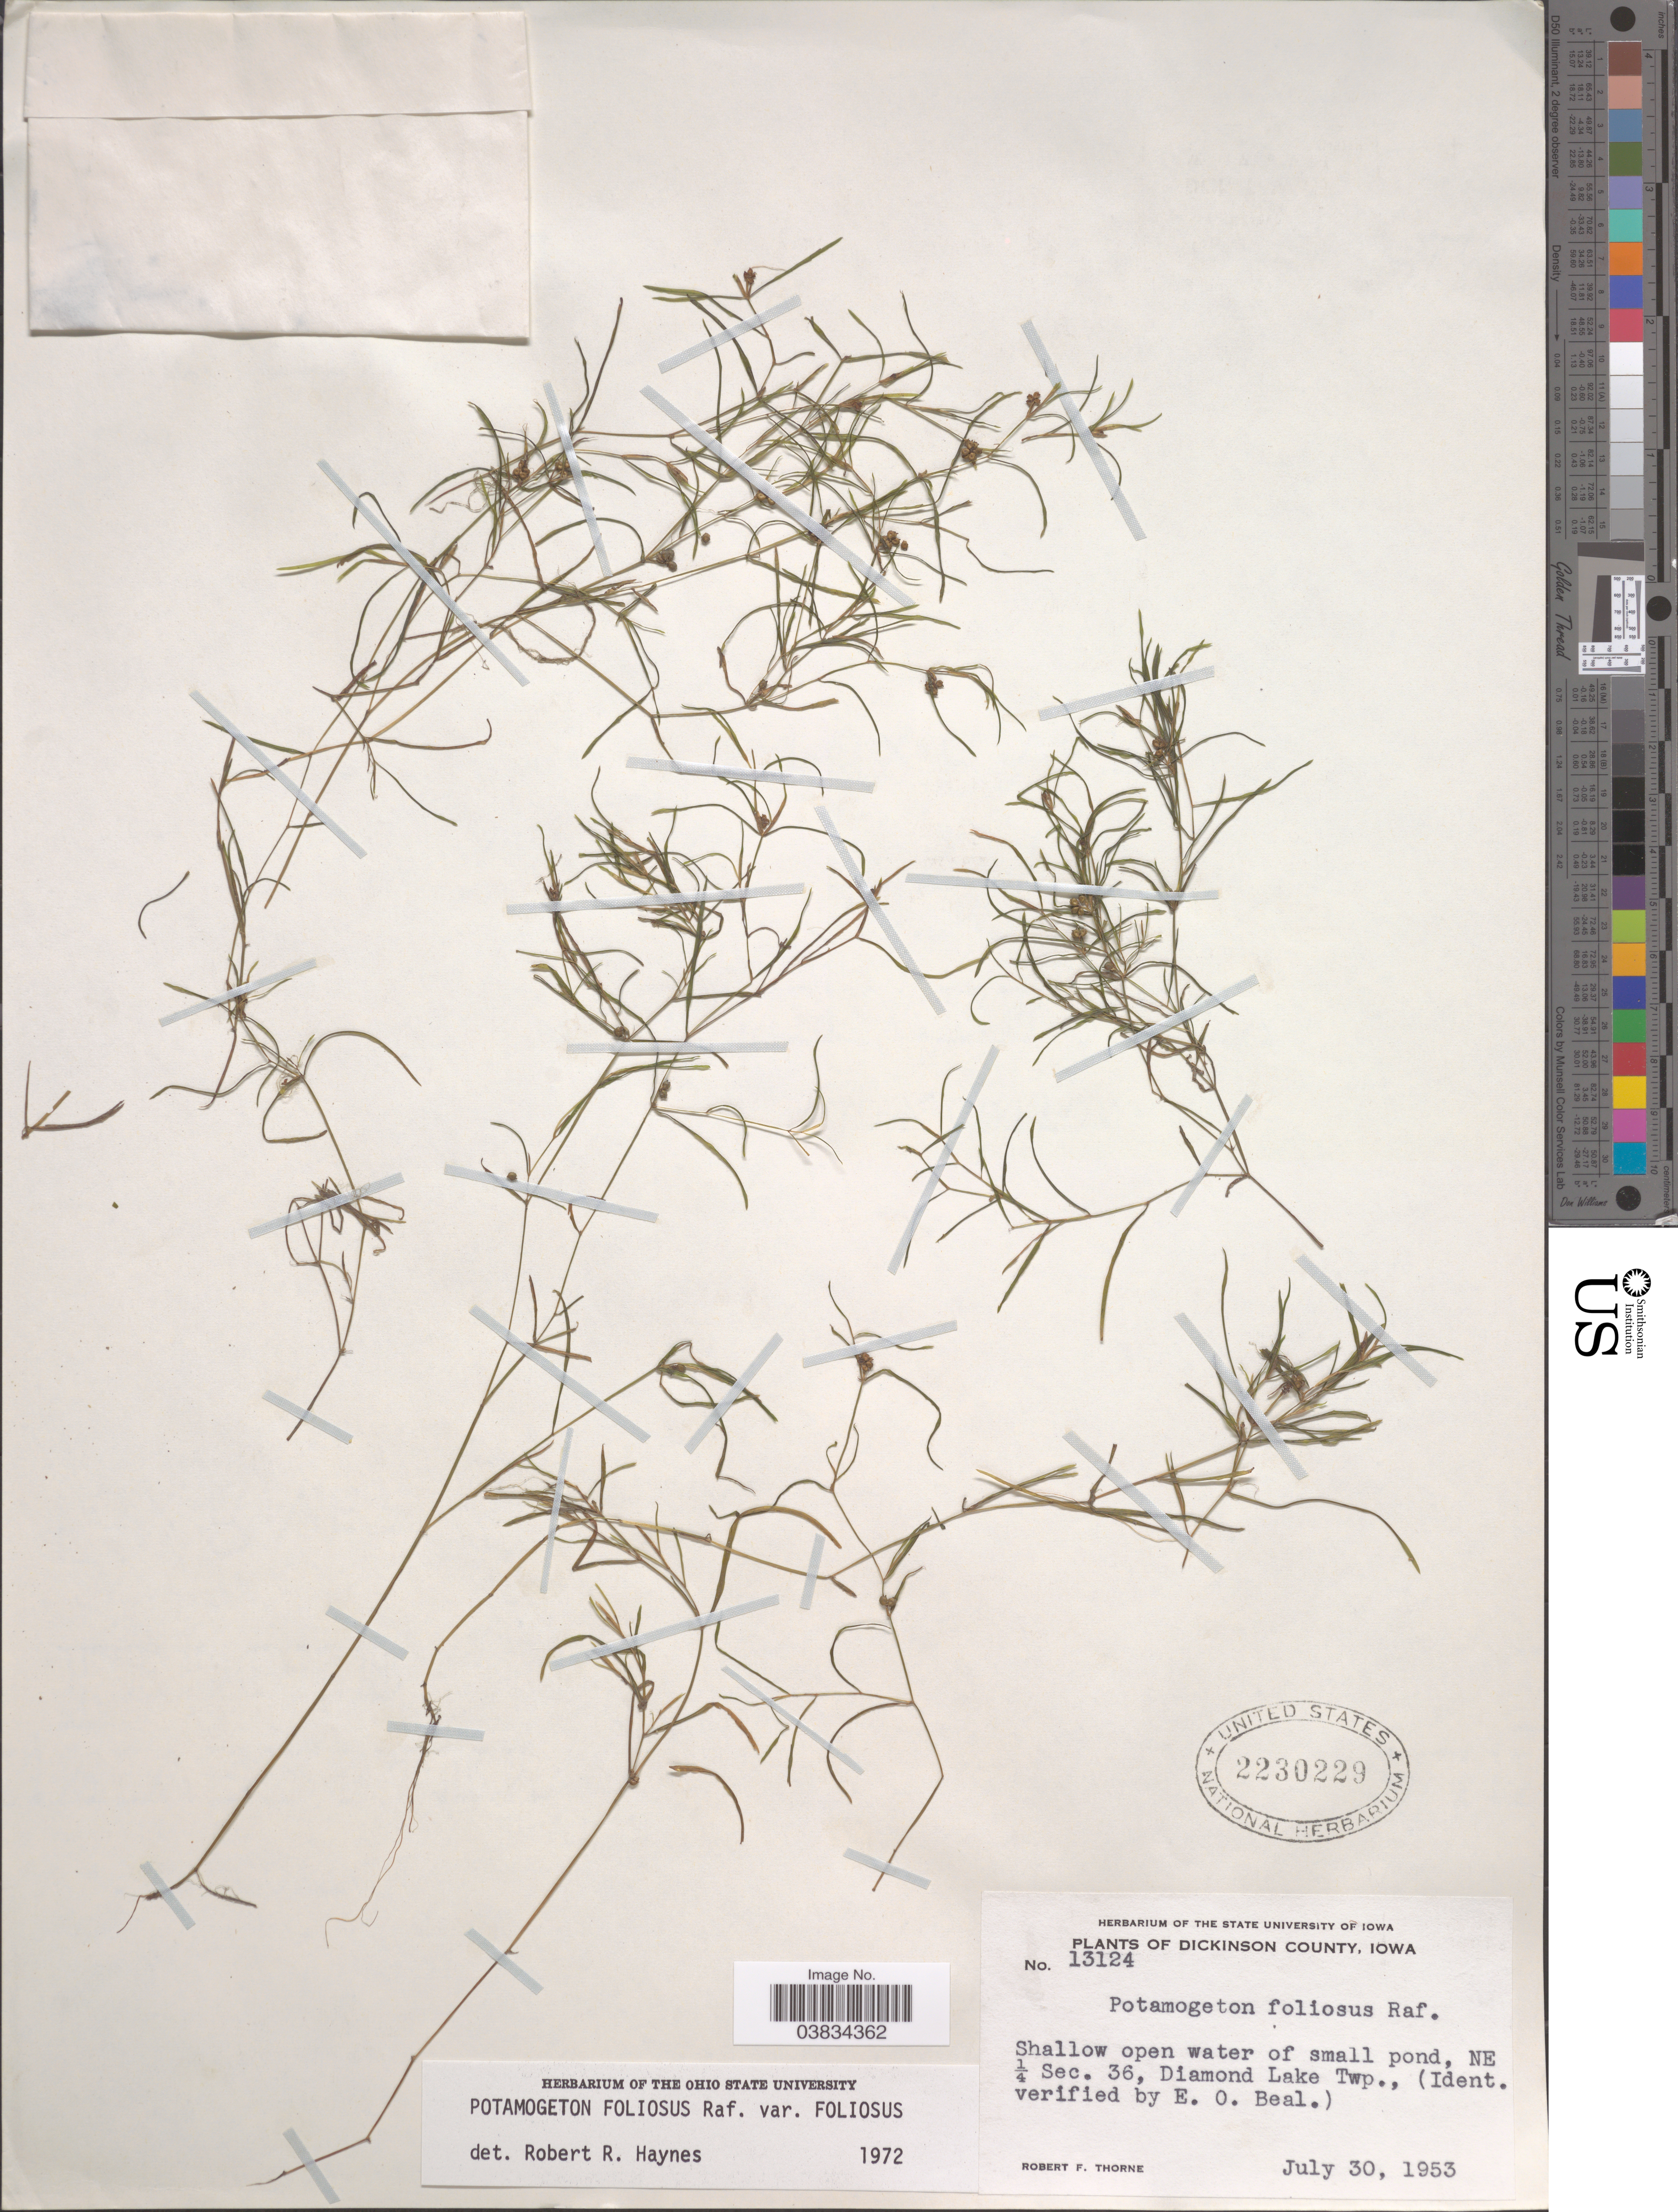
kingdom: Plantae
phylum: Tracheophyta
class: Liliopsida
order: Alismatales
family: Potamogetonaceae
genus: Potamogeton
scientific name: Potamogeton foliosus var. foliosus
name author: Raf.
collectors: R. F. Thorne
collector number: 13124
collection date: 1953-07-30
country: United States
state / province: Iowa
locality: Dickinson County. Shallow open water of small pond, NE ¼ Sec. 36, Diamond Lake Twp.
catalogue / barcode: US 2230229